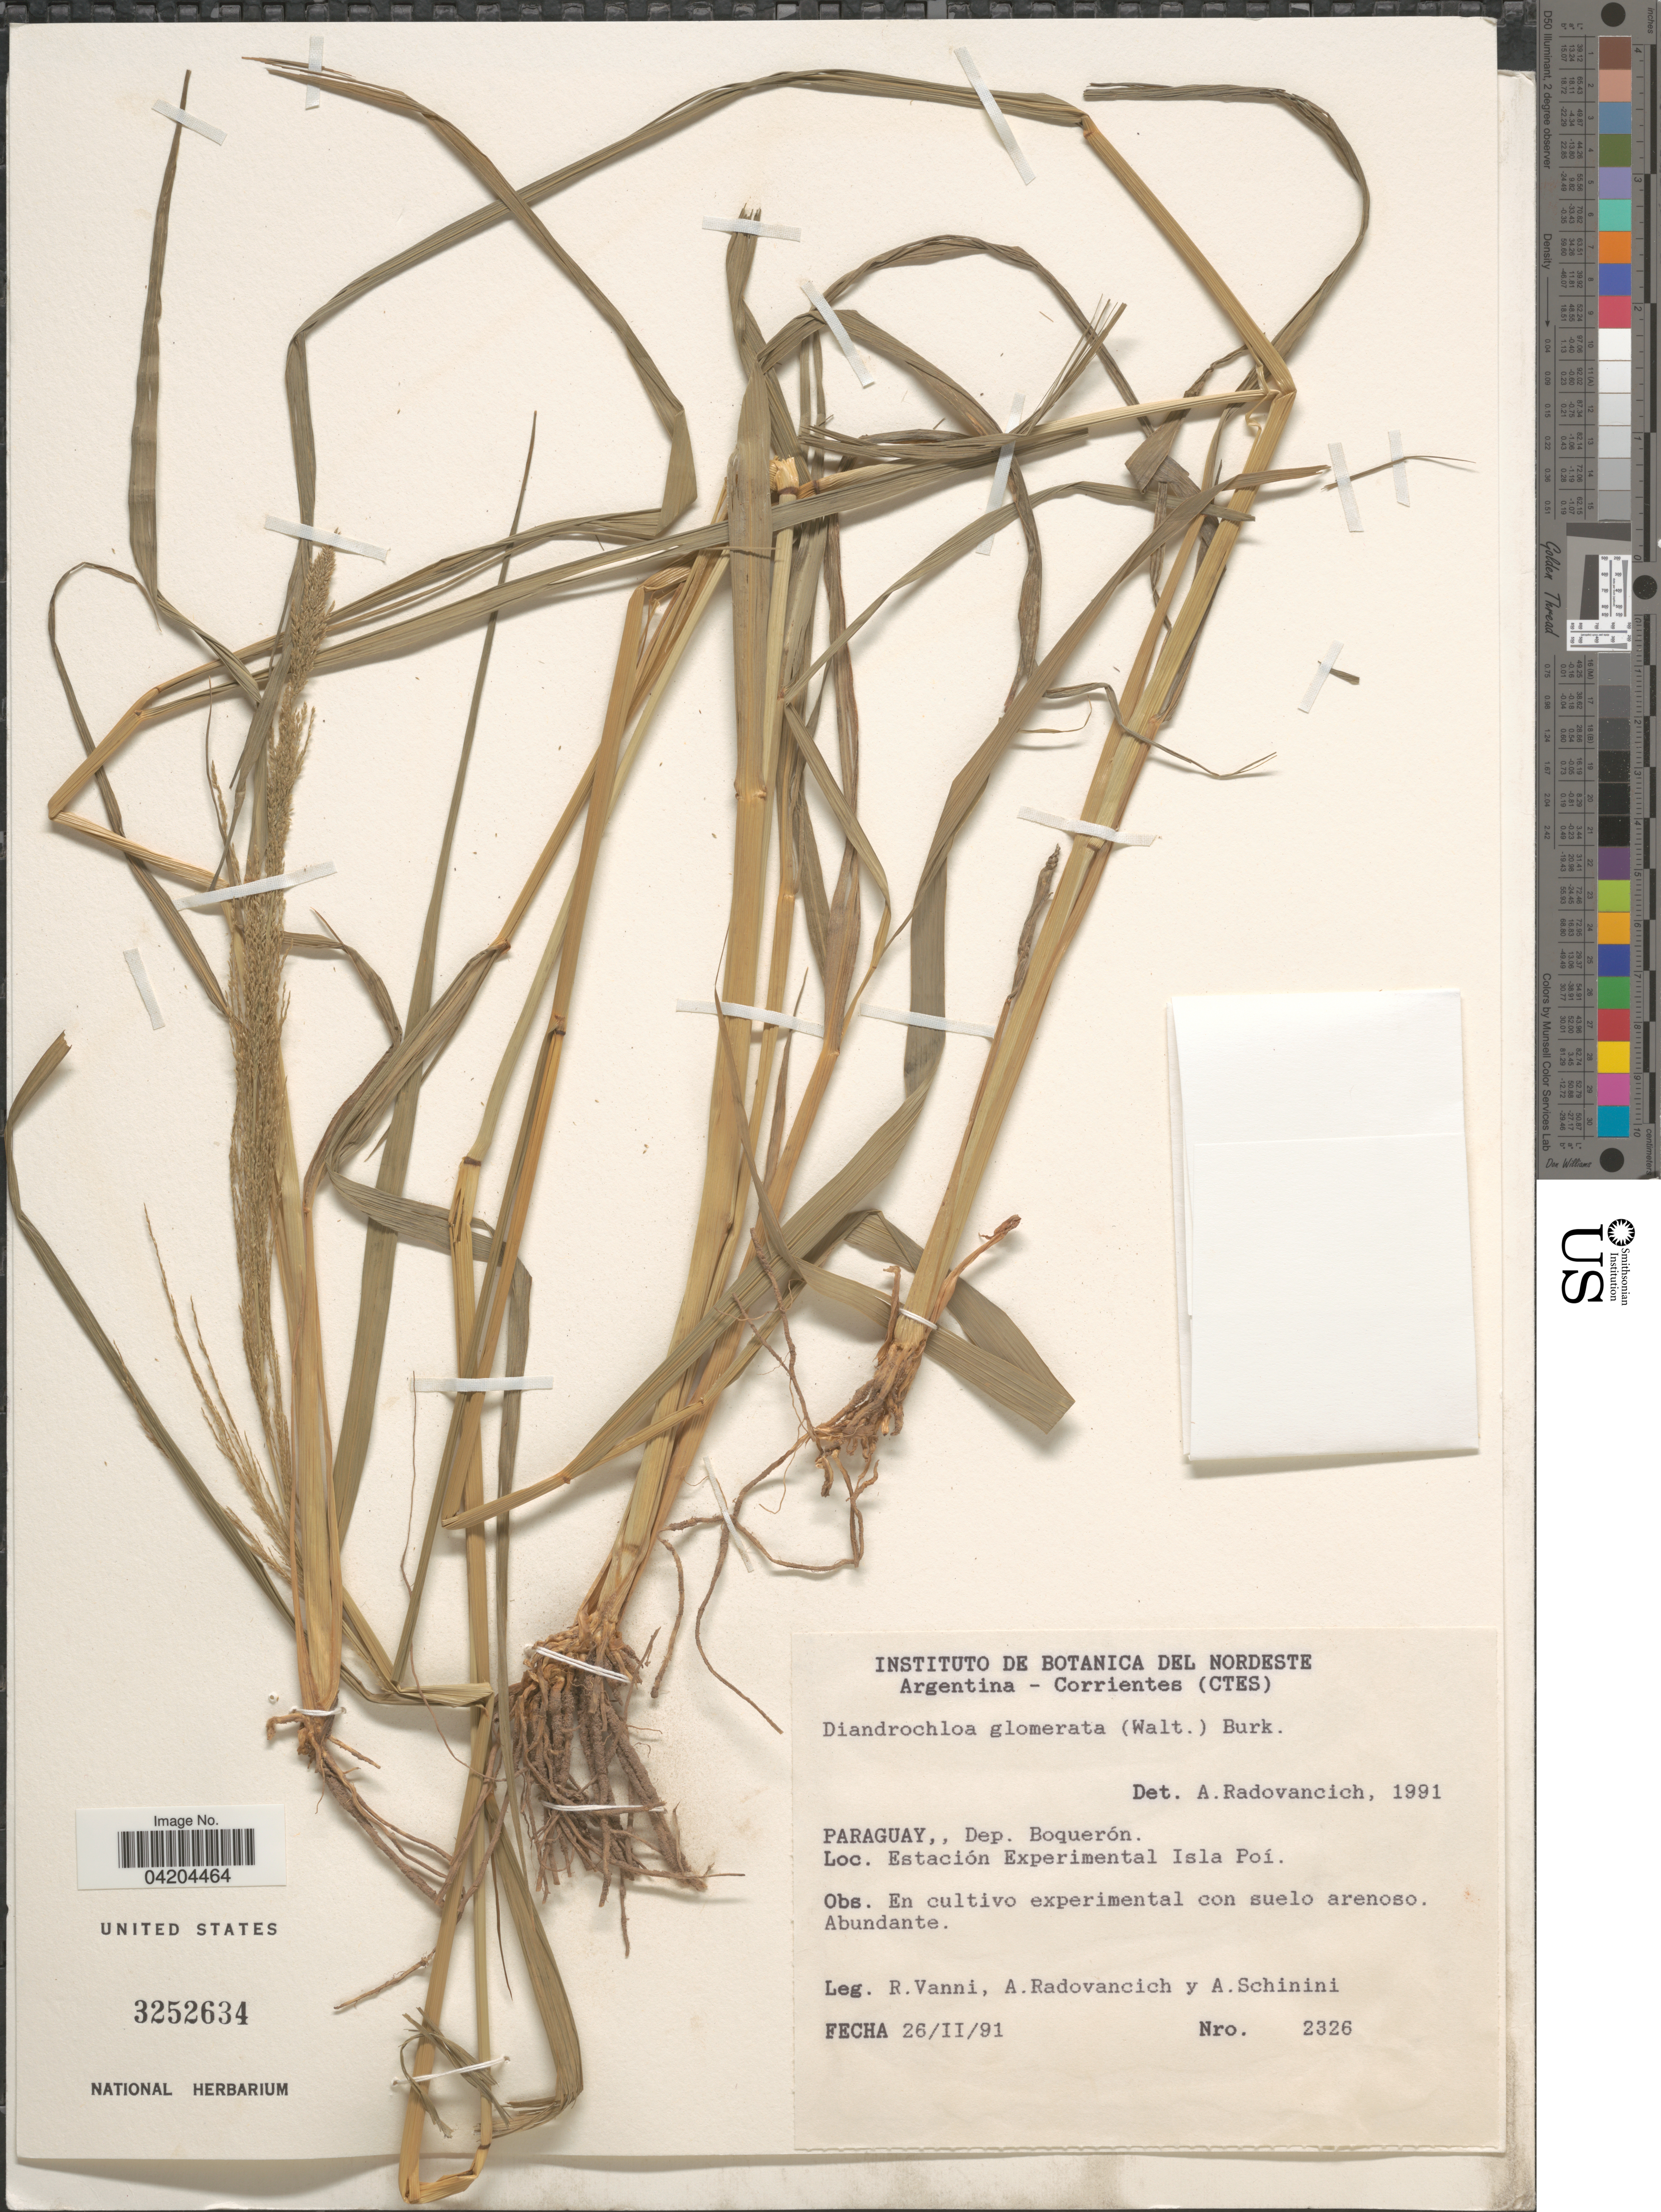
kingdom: Plantae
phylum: Tracheophyta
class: Liliopsida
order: Poales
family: Poaceae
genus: Eragrostis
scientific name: Eragrostis japonica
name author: (Thunb.) Trin.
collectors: R. Vanni, A. Radovancich & A. Schinini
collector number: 2326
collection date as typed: Transcribed d/m/y: 26/2/91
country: Paraguay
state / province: Boqueron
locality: Dep. Boquerón. Estación Experimental Isla Poí.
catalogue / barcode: US 325634